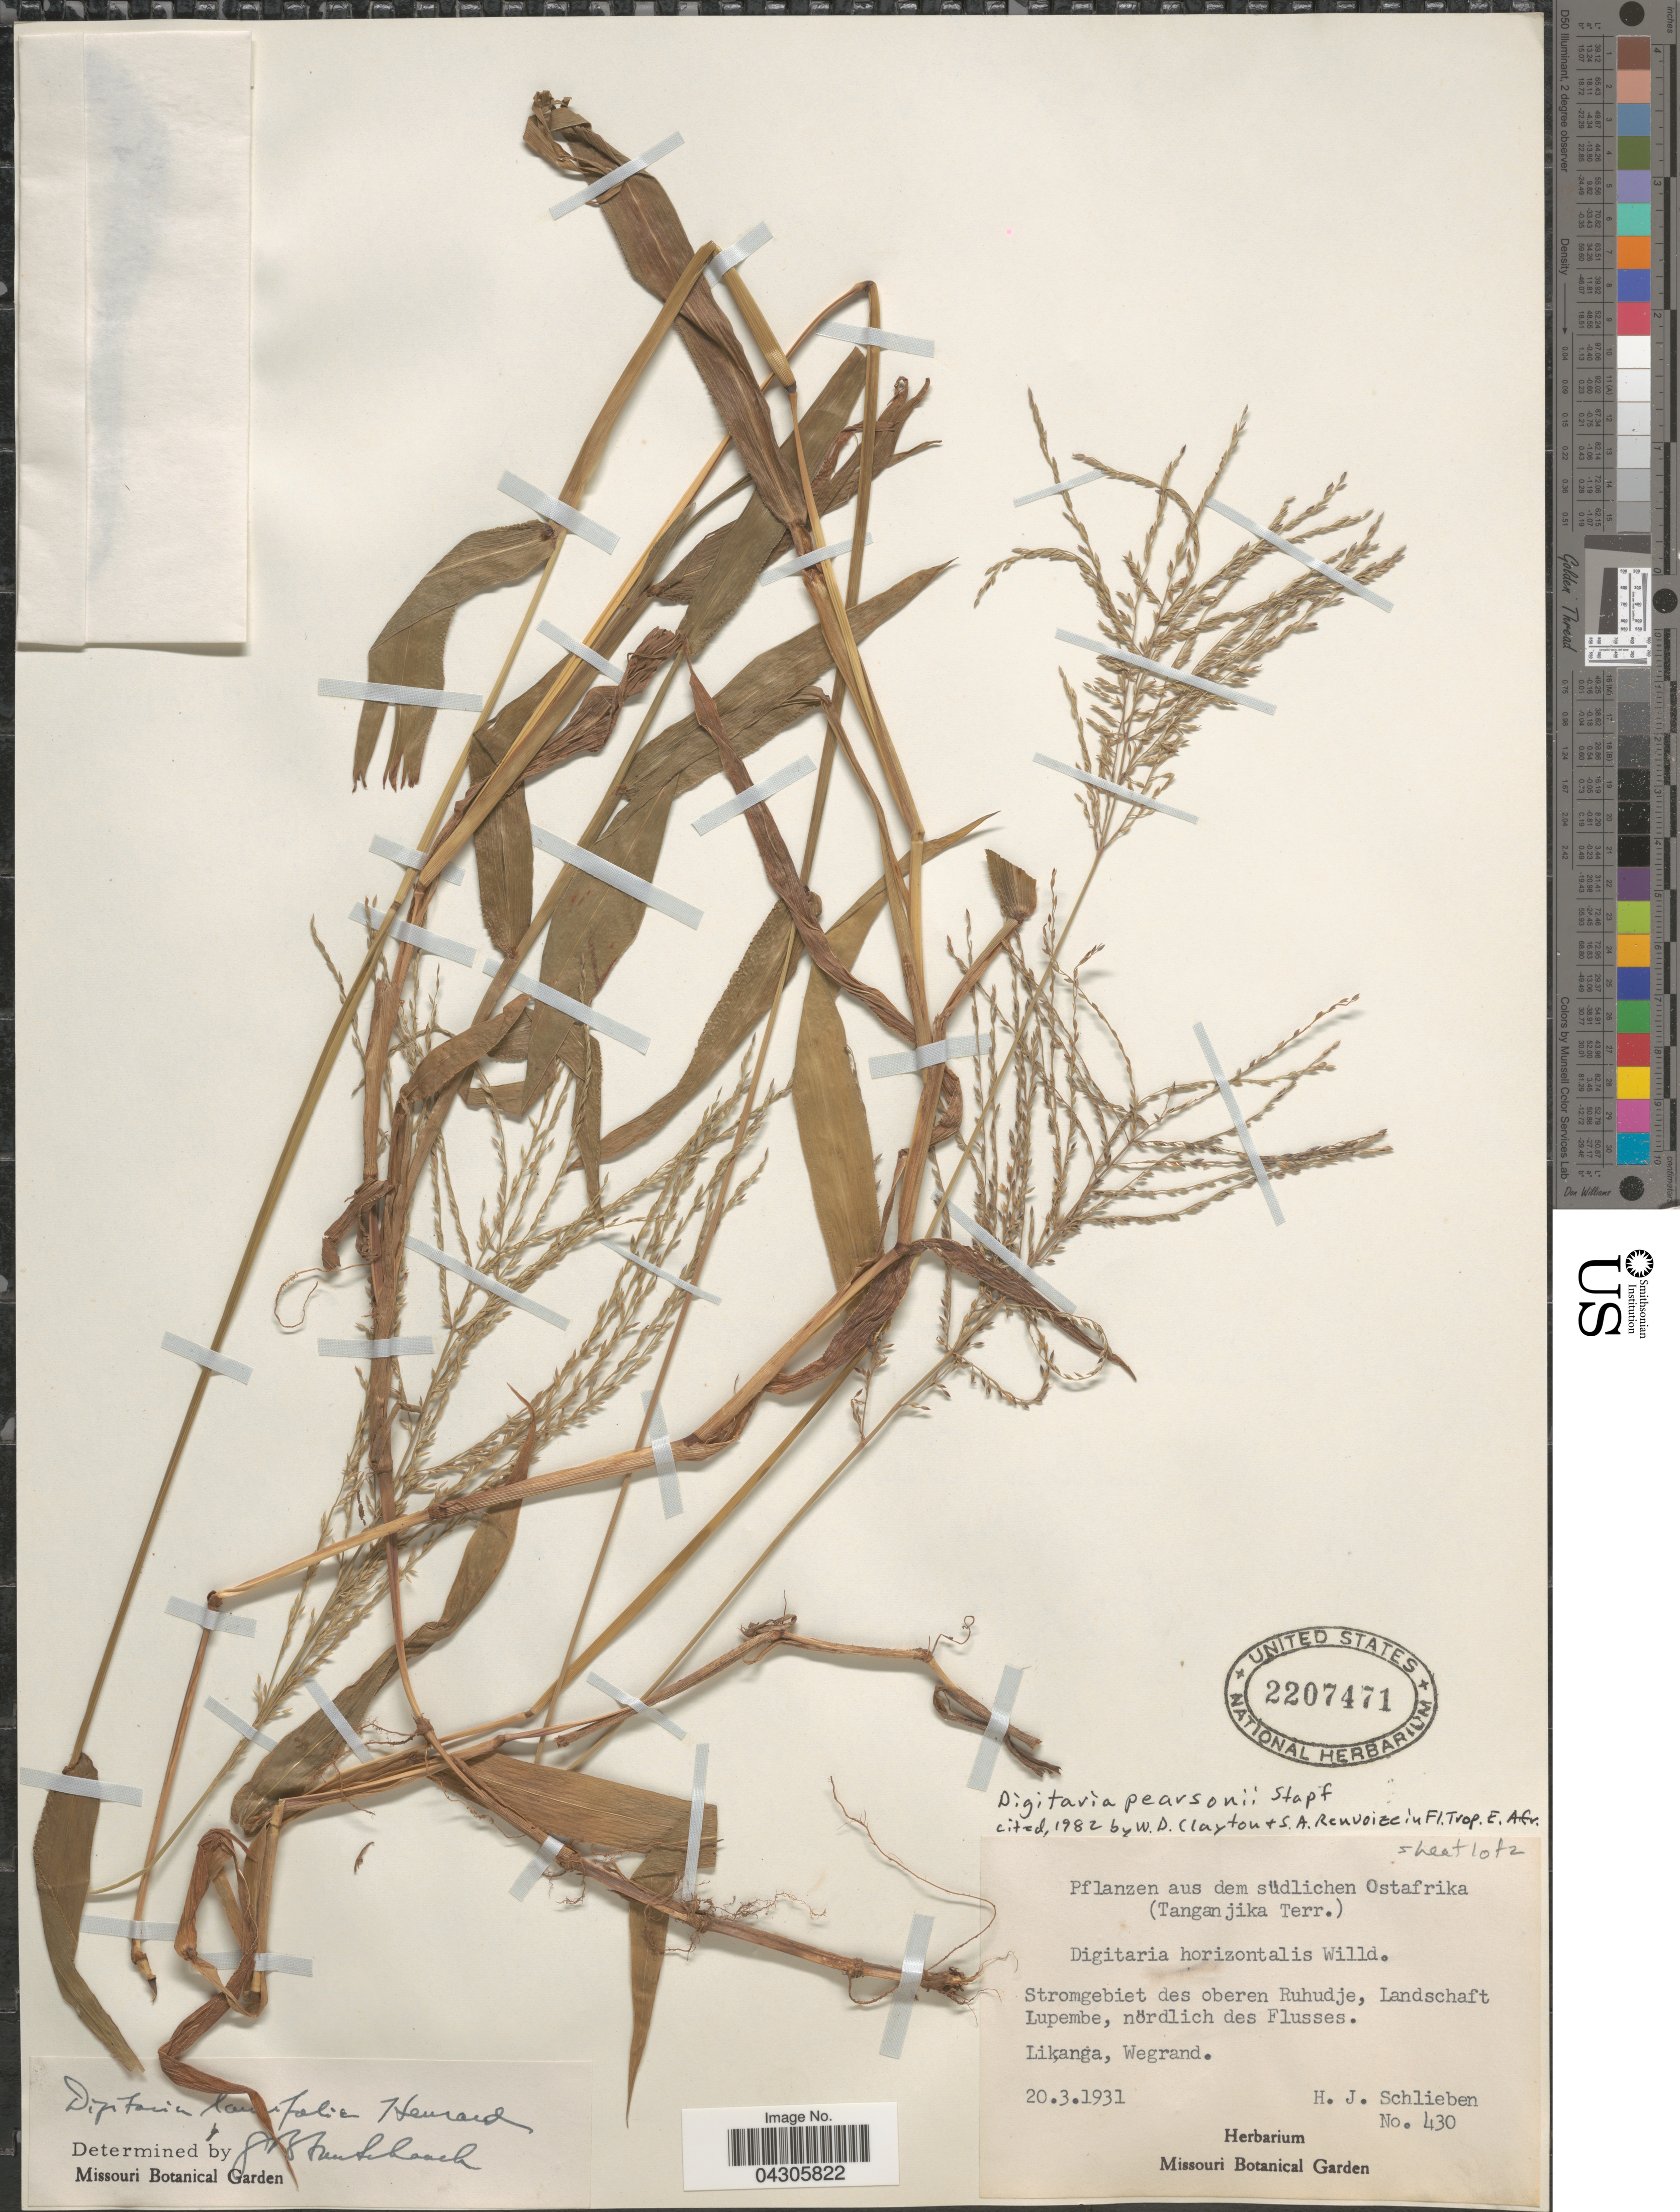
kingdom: Plantae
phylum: Tracheophyta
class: Liliopsida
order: Poales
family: Poaceae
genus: Digitaria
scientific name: Digitaria pearsonii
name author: Stapf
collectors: H. J. Schlieben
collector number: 430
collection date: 1931-03-20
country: Tanzania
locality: Südlichen Ostafrika (Tanganjika Terr.). Stromgebiet des oberen Ruhudje, Landschaft Lupembe, nördlich des Flusses. Likanga, Wegrand.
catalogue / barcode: US 2207471